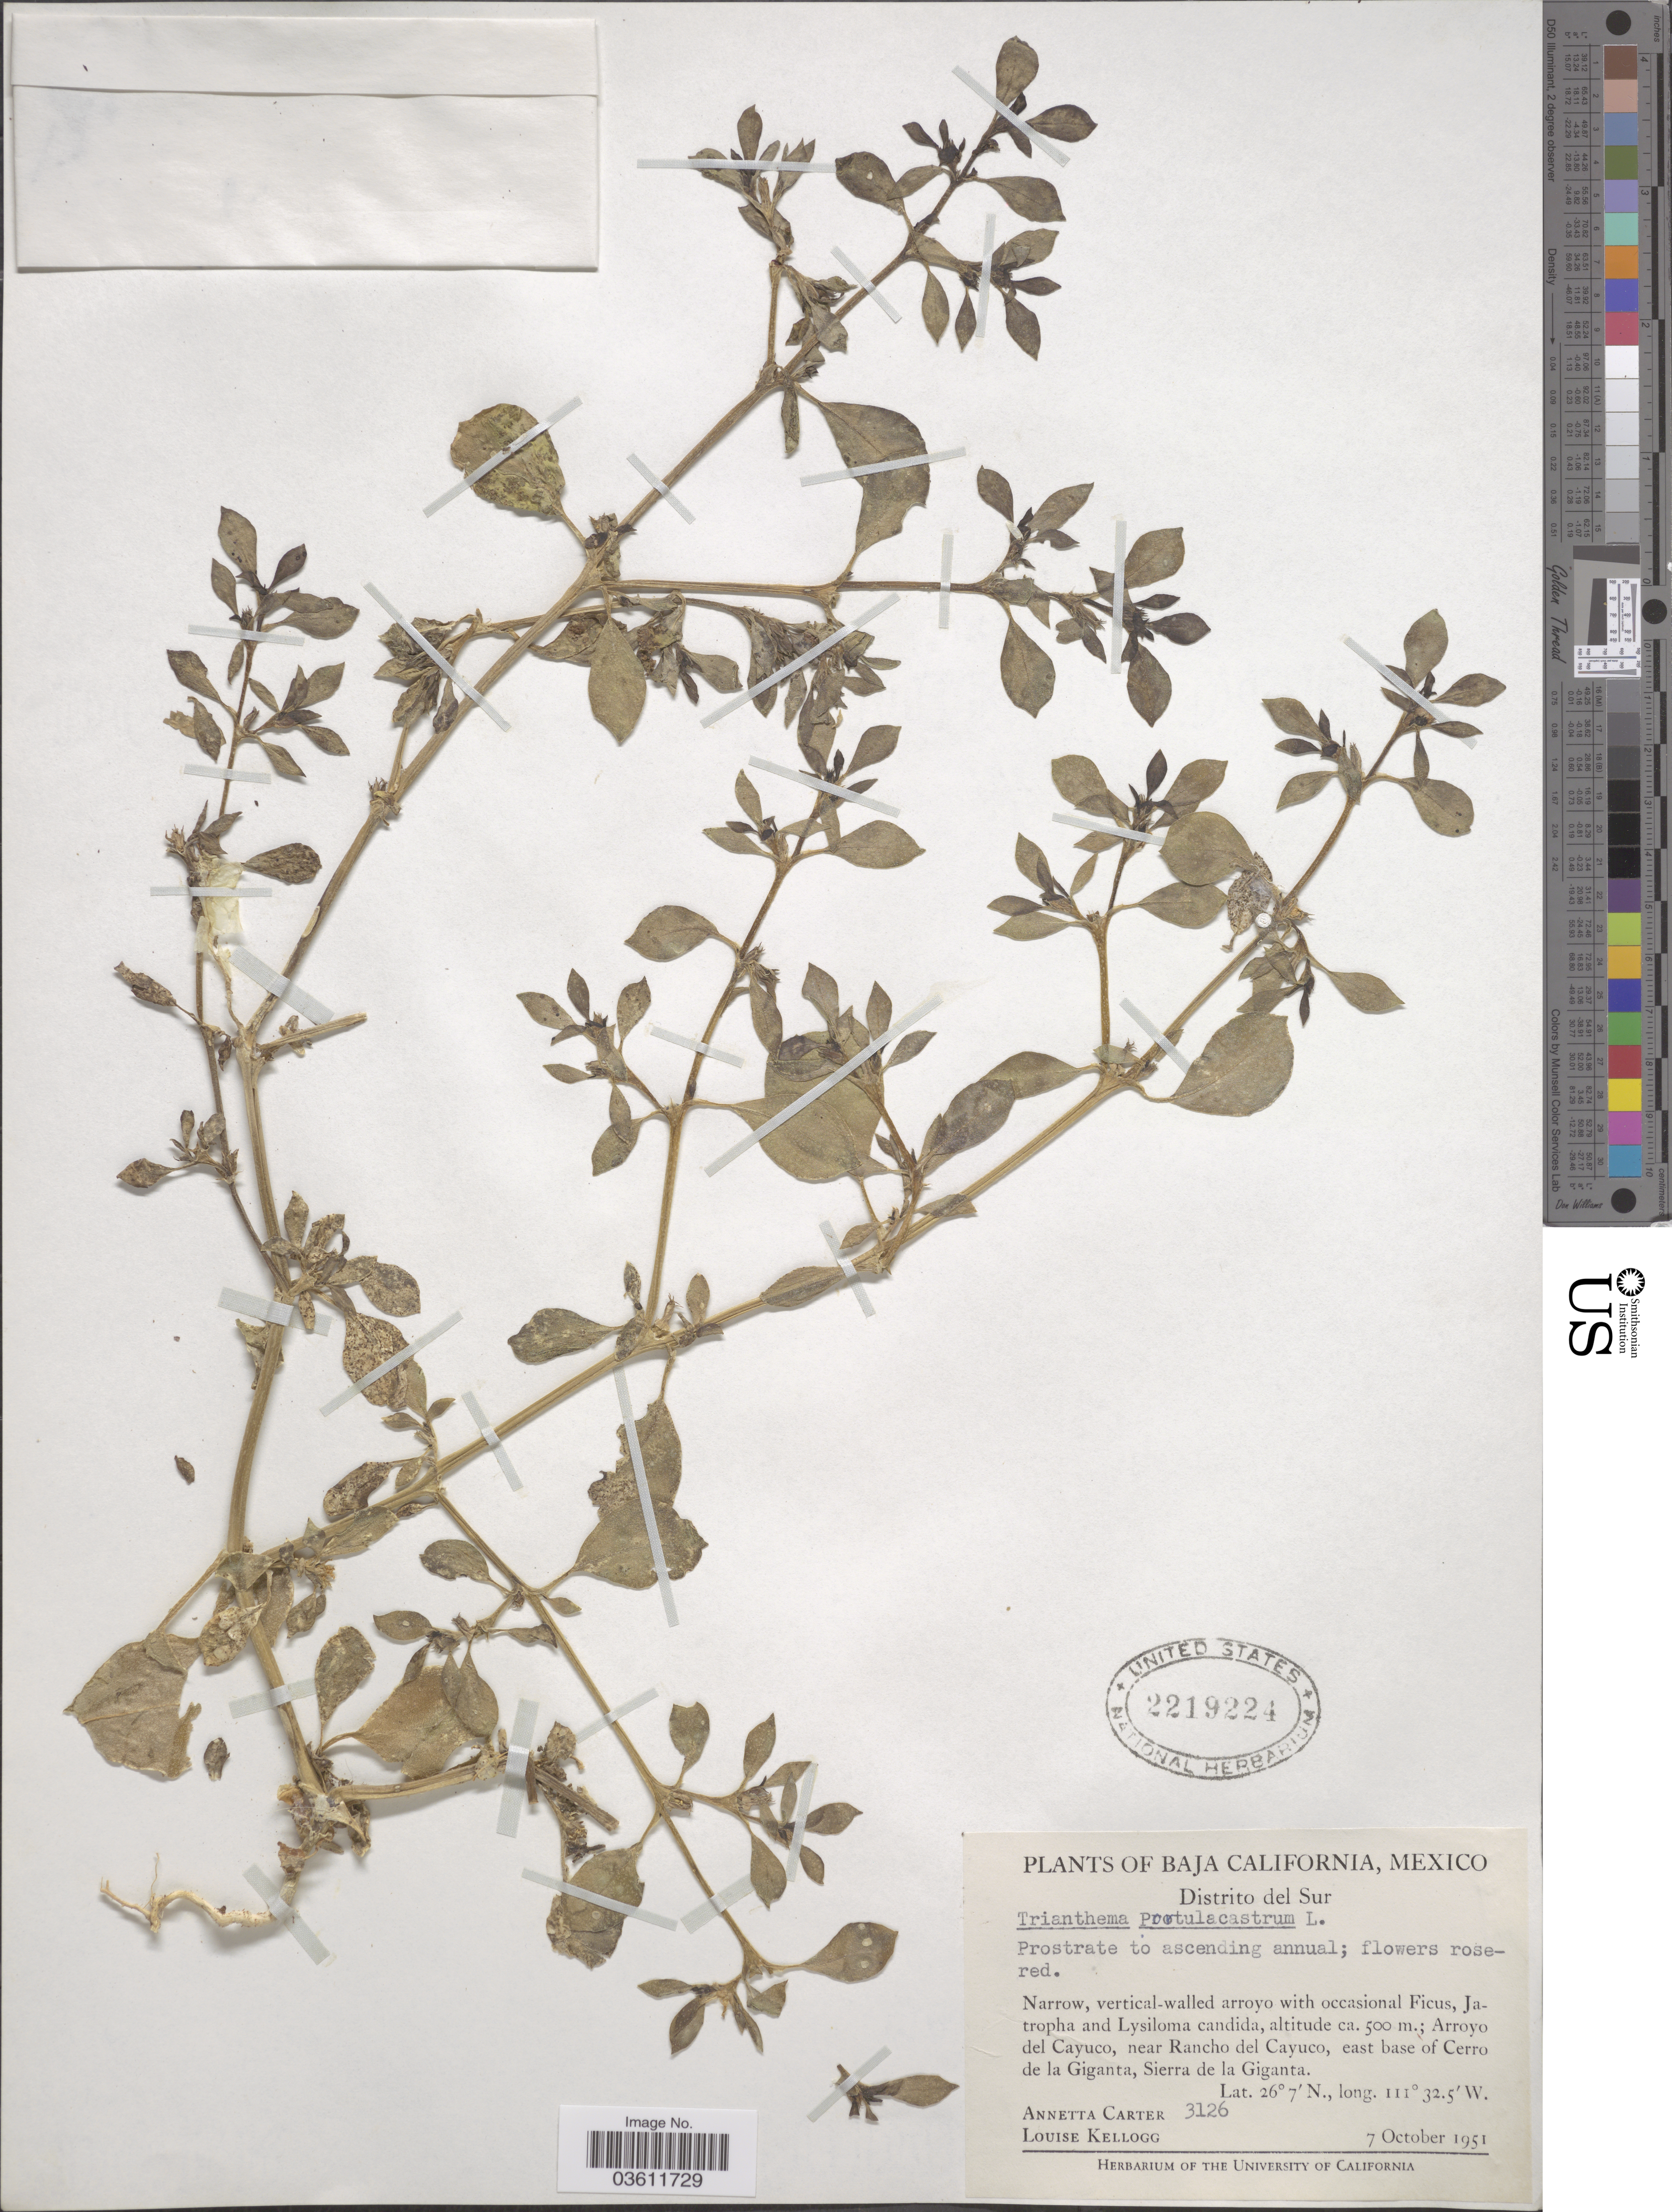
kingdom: Plantae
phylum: Tracheophyta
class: Magnoliopsida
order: Caryophyllales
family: Aizoaceae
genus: Trianthema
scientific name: Trianthema portulacastrum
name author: L.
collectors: A. Carter & L. Kellogg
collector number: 3126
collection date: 1951-10-07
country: Mexico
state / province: Baja California Sur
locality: Distrito del Sur. Arroyo del Cayuco, near Rancho del Cayuco, east base of Cerro de la Giganta, Sierra de la Giganta.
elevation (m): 500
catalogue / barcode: US 2219224